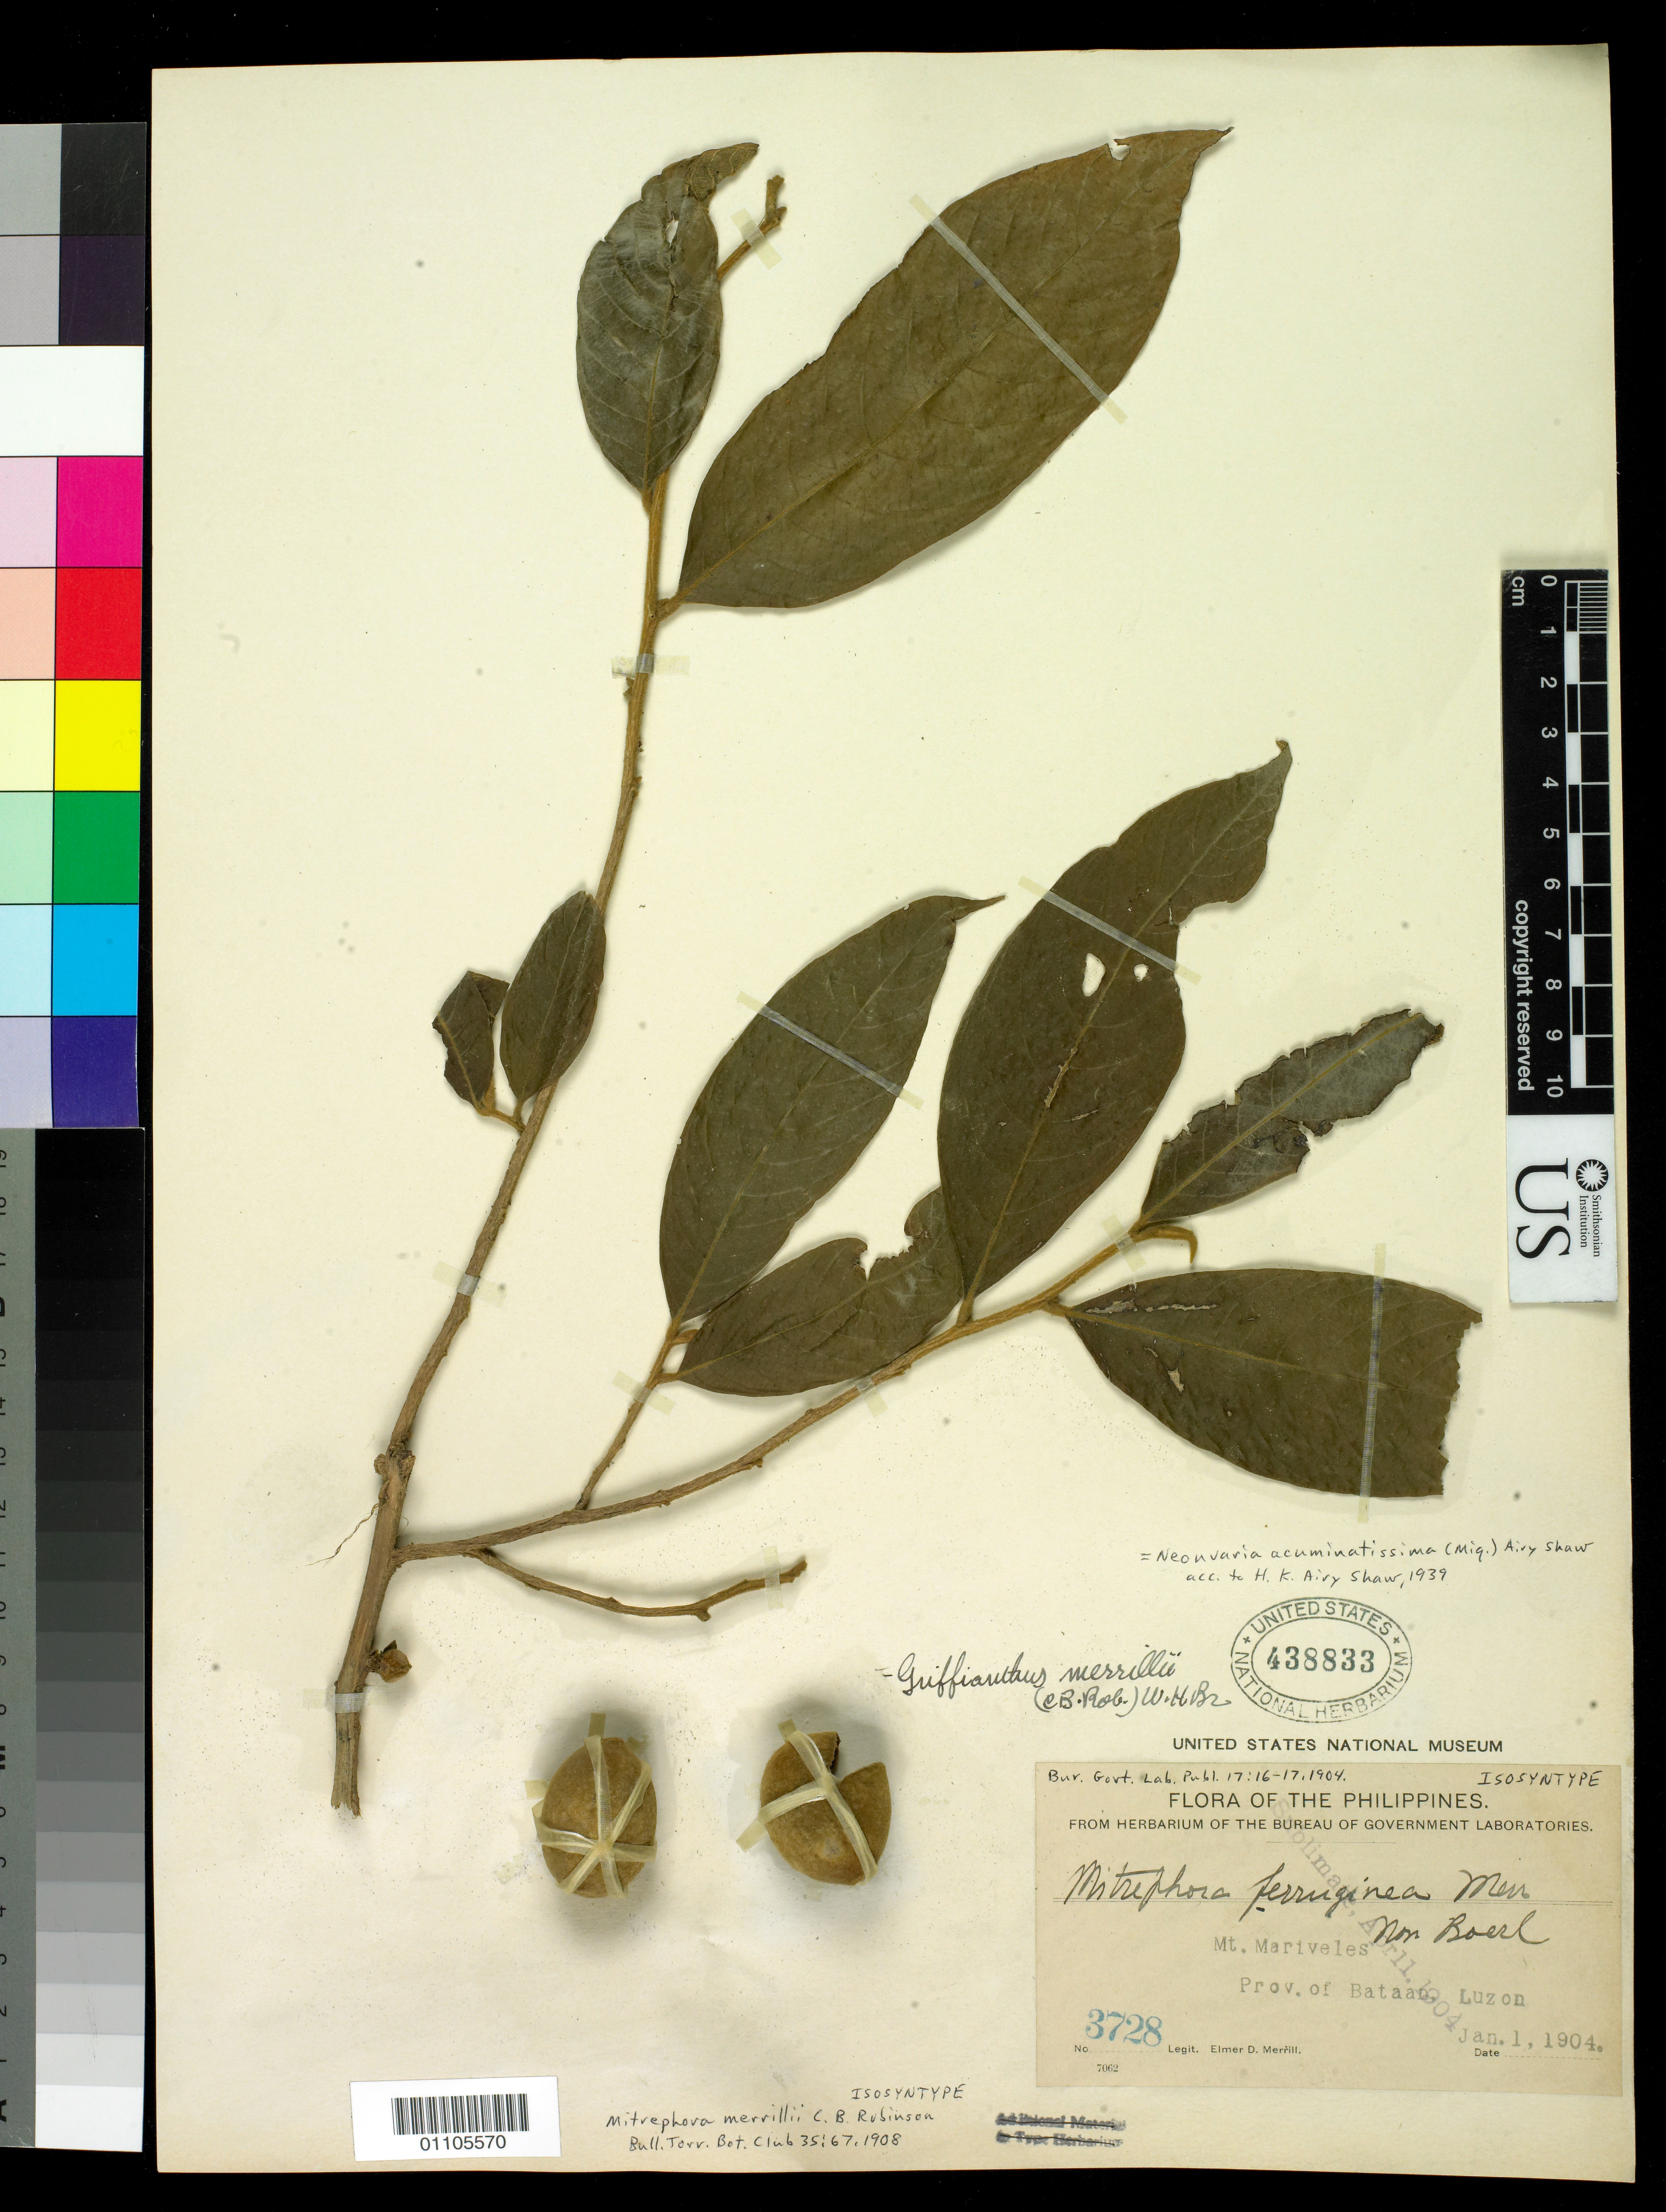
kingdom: Plantae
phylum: Tracheophyta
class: Magnoliopsida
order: Magnoliales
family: Annonaceae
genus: Mitrephora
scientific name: Mitrephora ferruginea Merr., nom. illeg.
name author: Merr.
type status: Isosyntype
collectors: E. D. Merrill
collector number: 3728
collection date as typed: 01 Jan 1904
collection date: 1904-01-01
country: Philippines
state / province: Central Luzon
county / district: Bataan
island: Luzon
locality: Mt. Mariveles, Prov. of Bataan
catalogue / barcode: US 438833